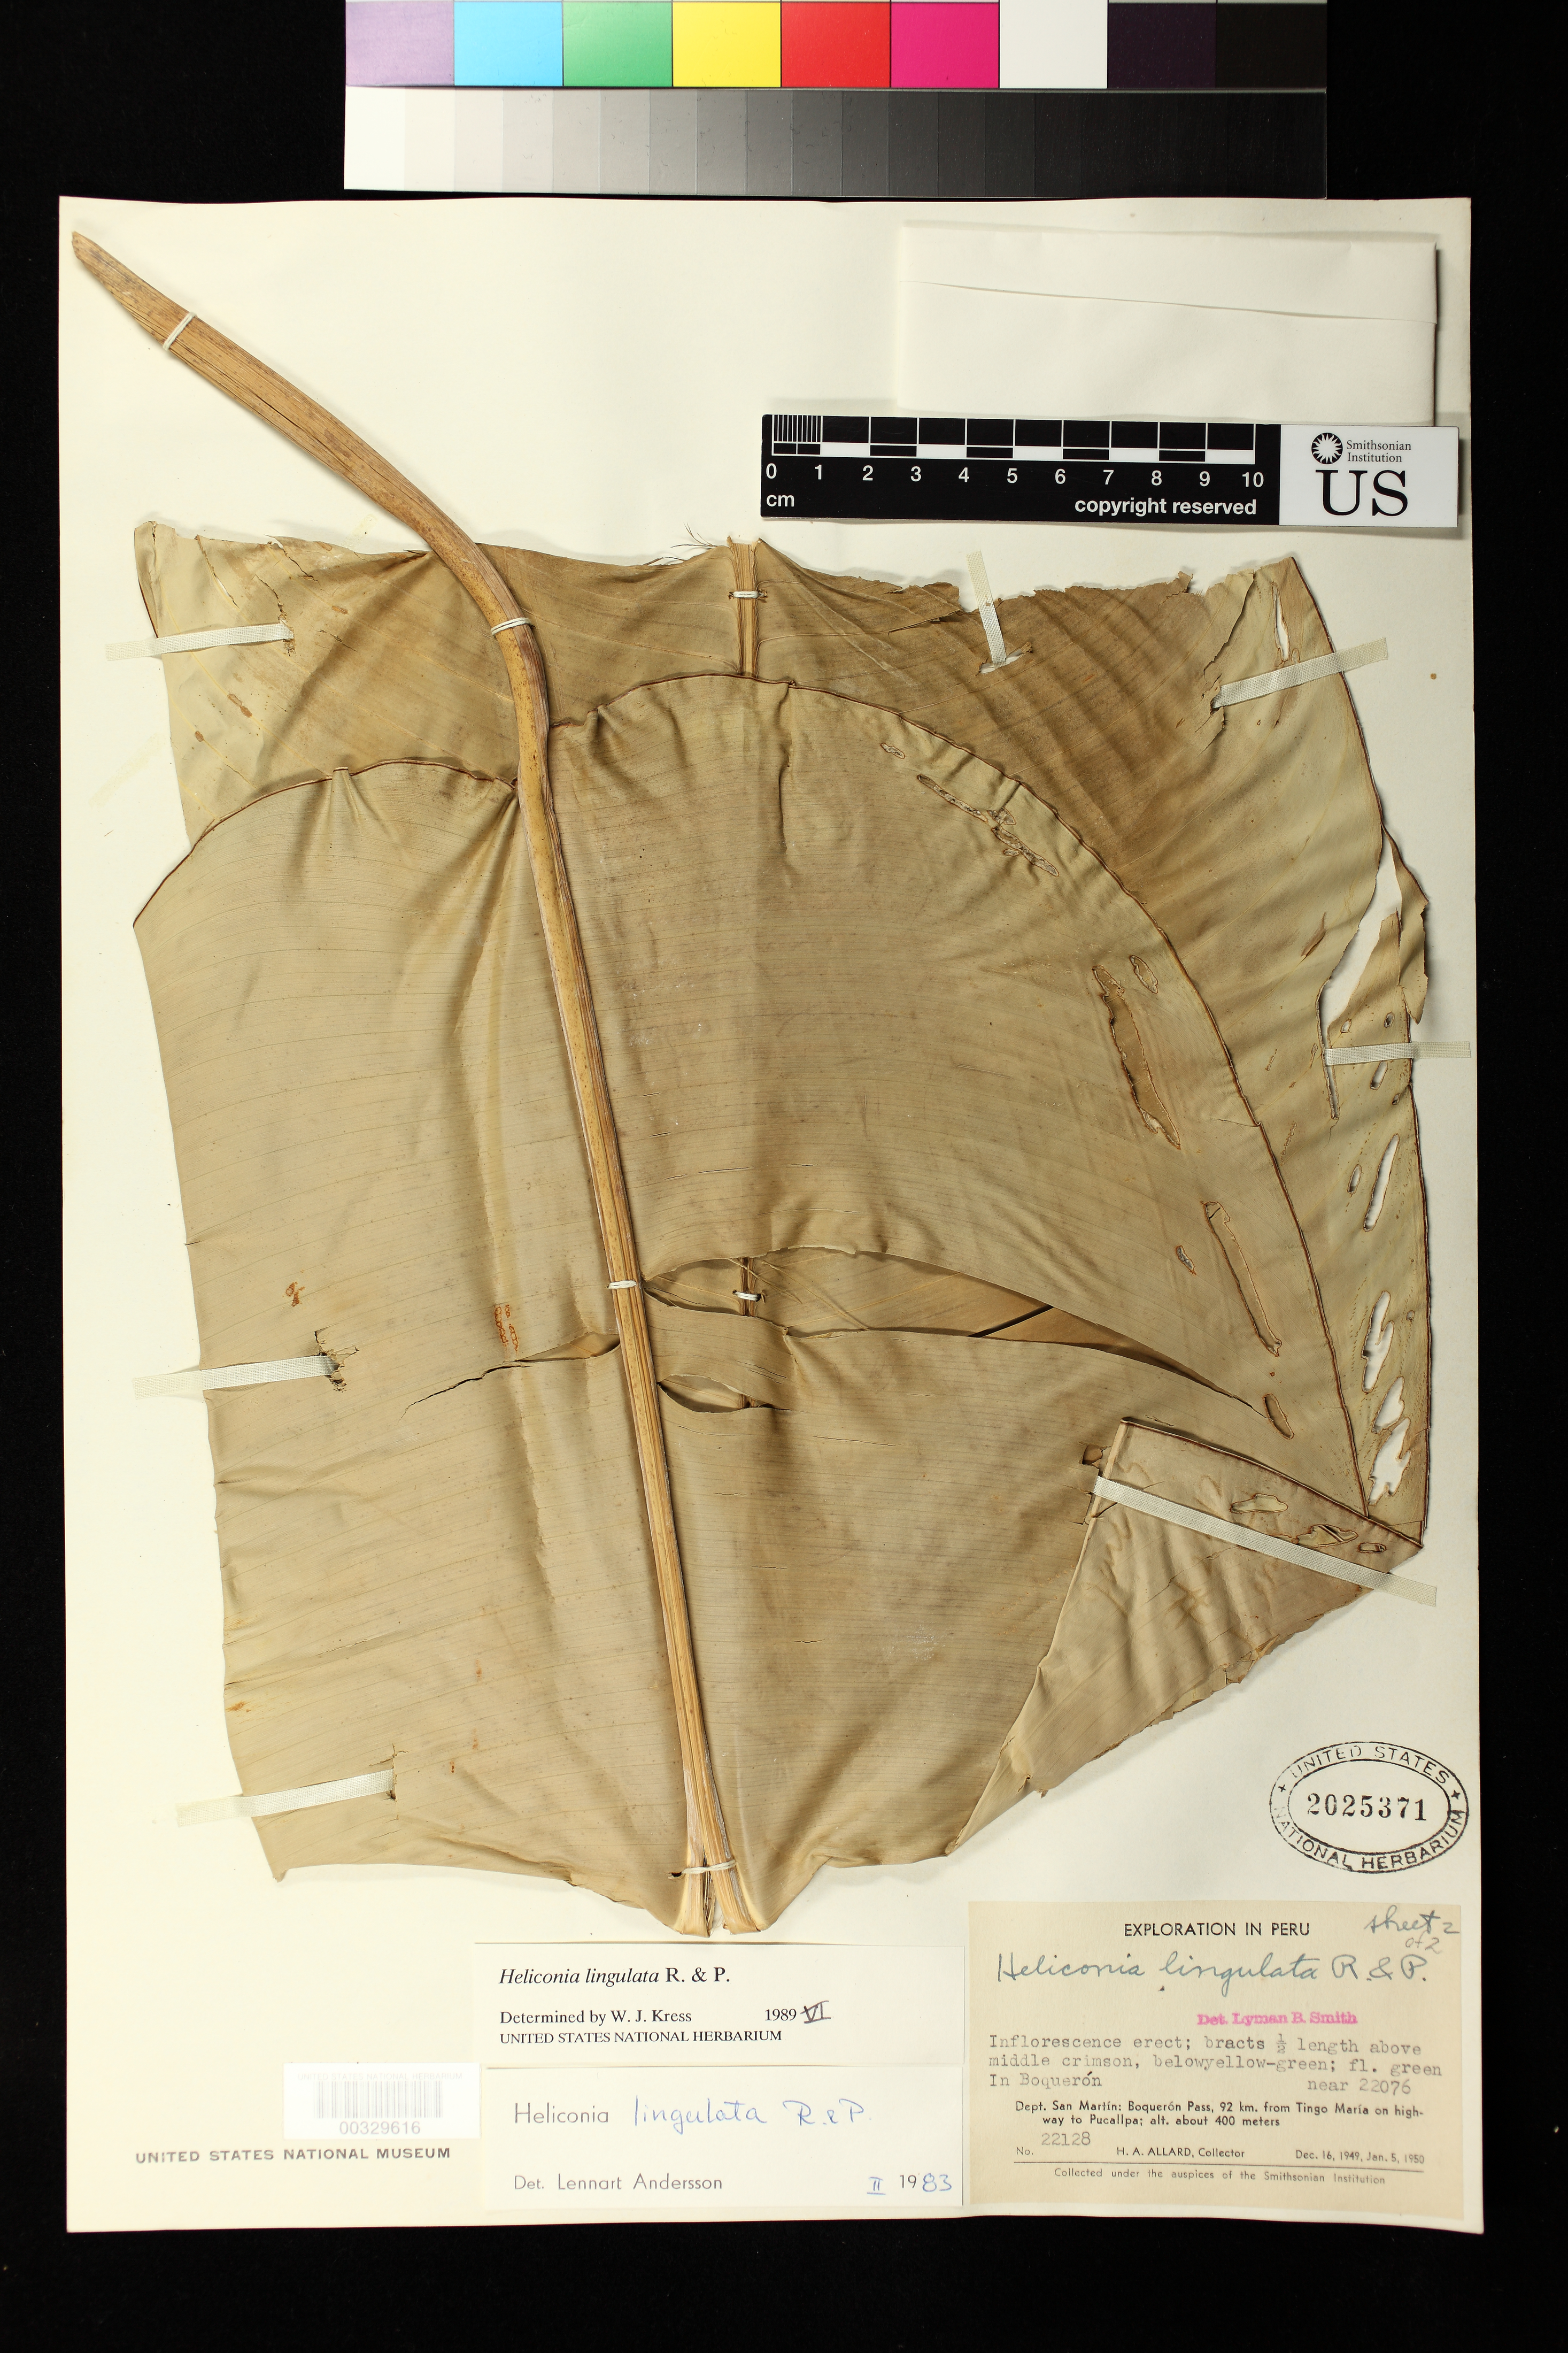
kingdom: Plantae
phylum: Tracheophyta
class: Liliopsida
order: Zingiberales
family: Heliconiaceae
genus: Heliconia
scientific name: Heliconia lingulata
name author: Ruiz & Pav.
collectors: H. A. Allard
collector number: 22128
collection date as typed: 16 Dec 1949 and 05 Jan 1950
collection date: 1949-12-16,1950-01-05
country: Peru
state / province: San Martín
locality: Boqueron pass, 92 km from tingo maria on highway to pucallpa, in boqueron, near haa #22076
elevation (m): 400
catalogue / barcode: US 2025371